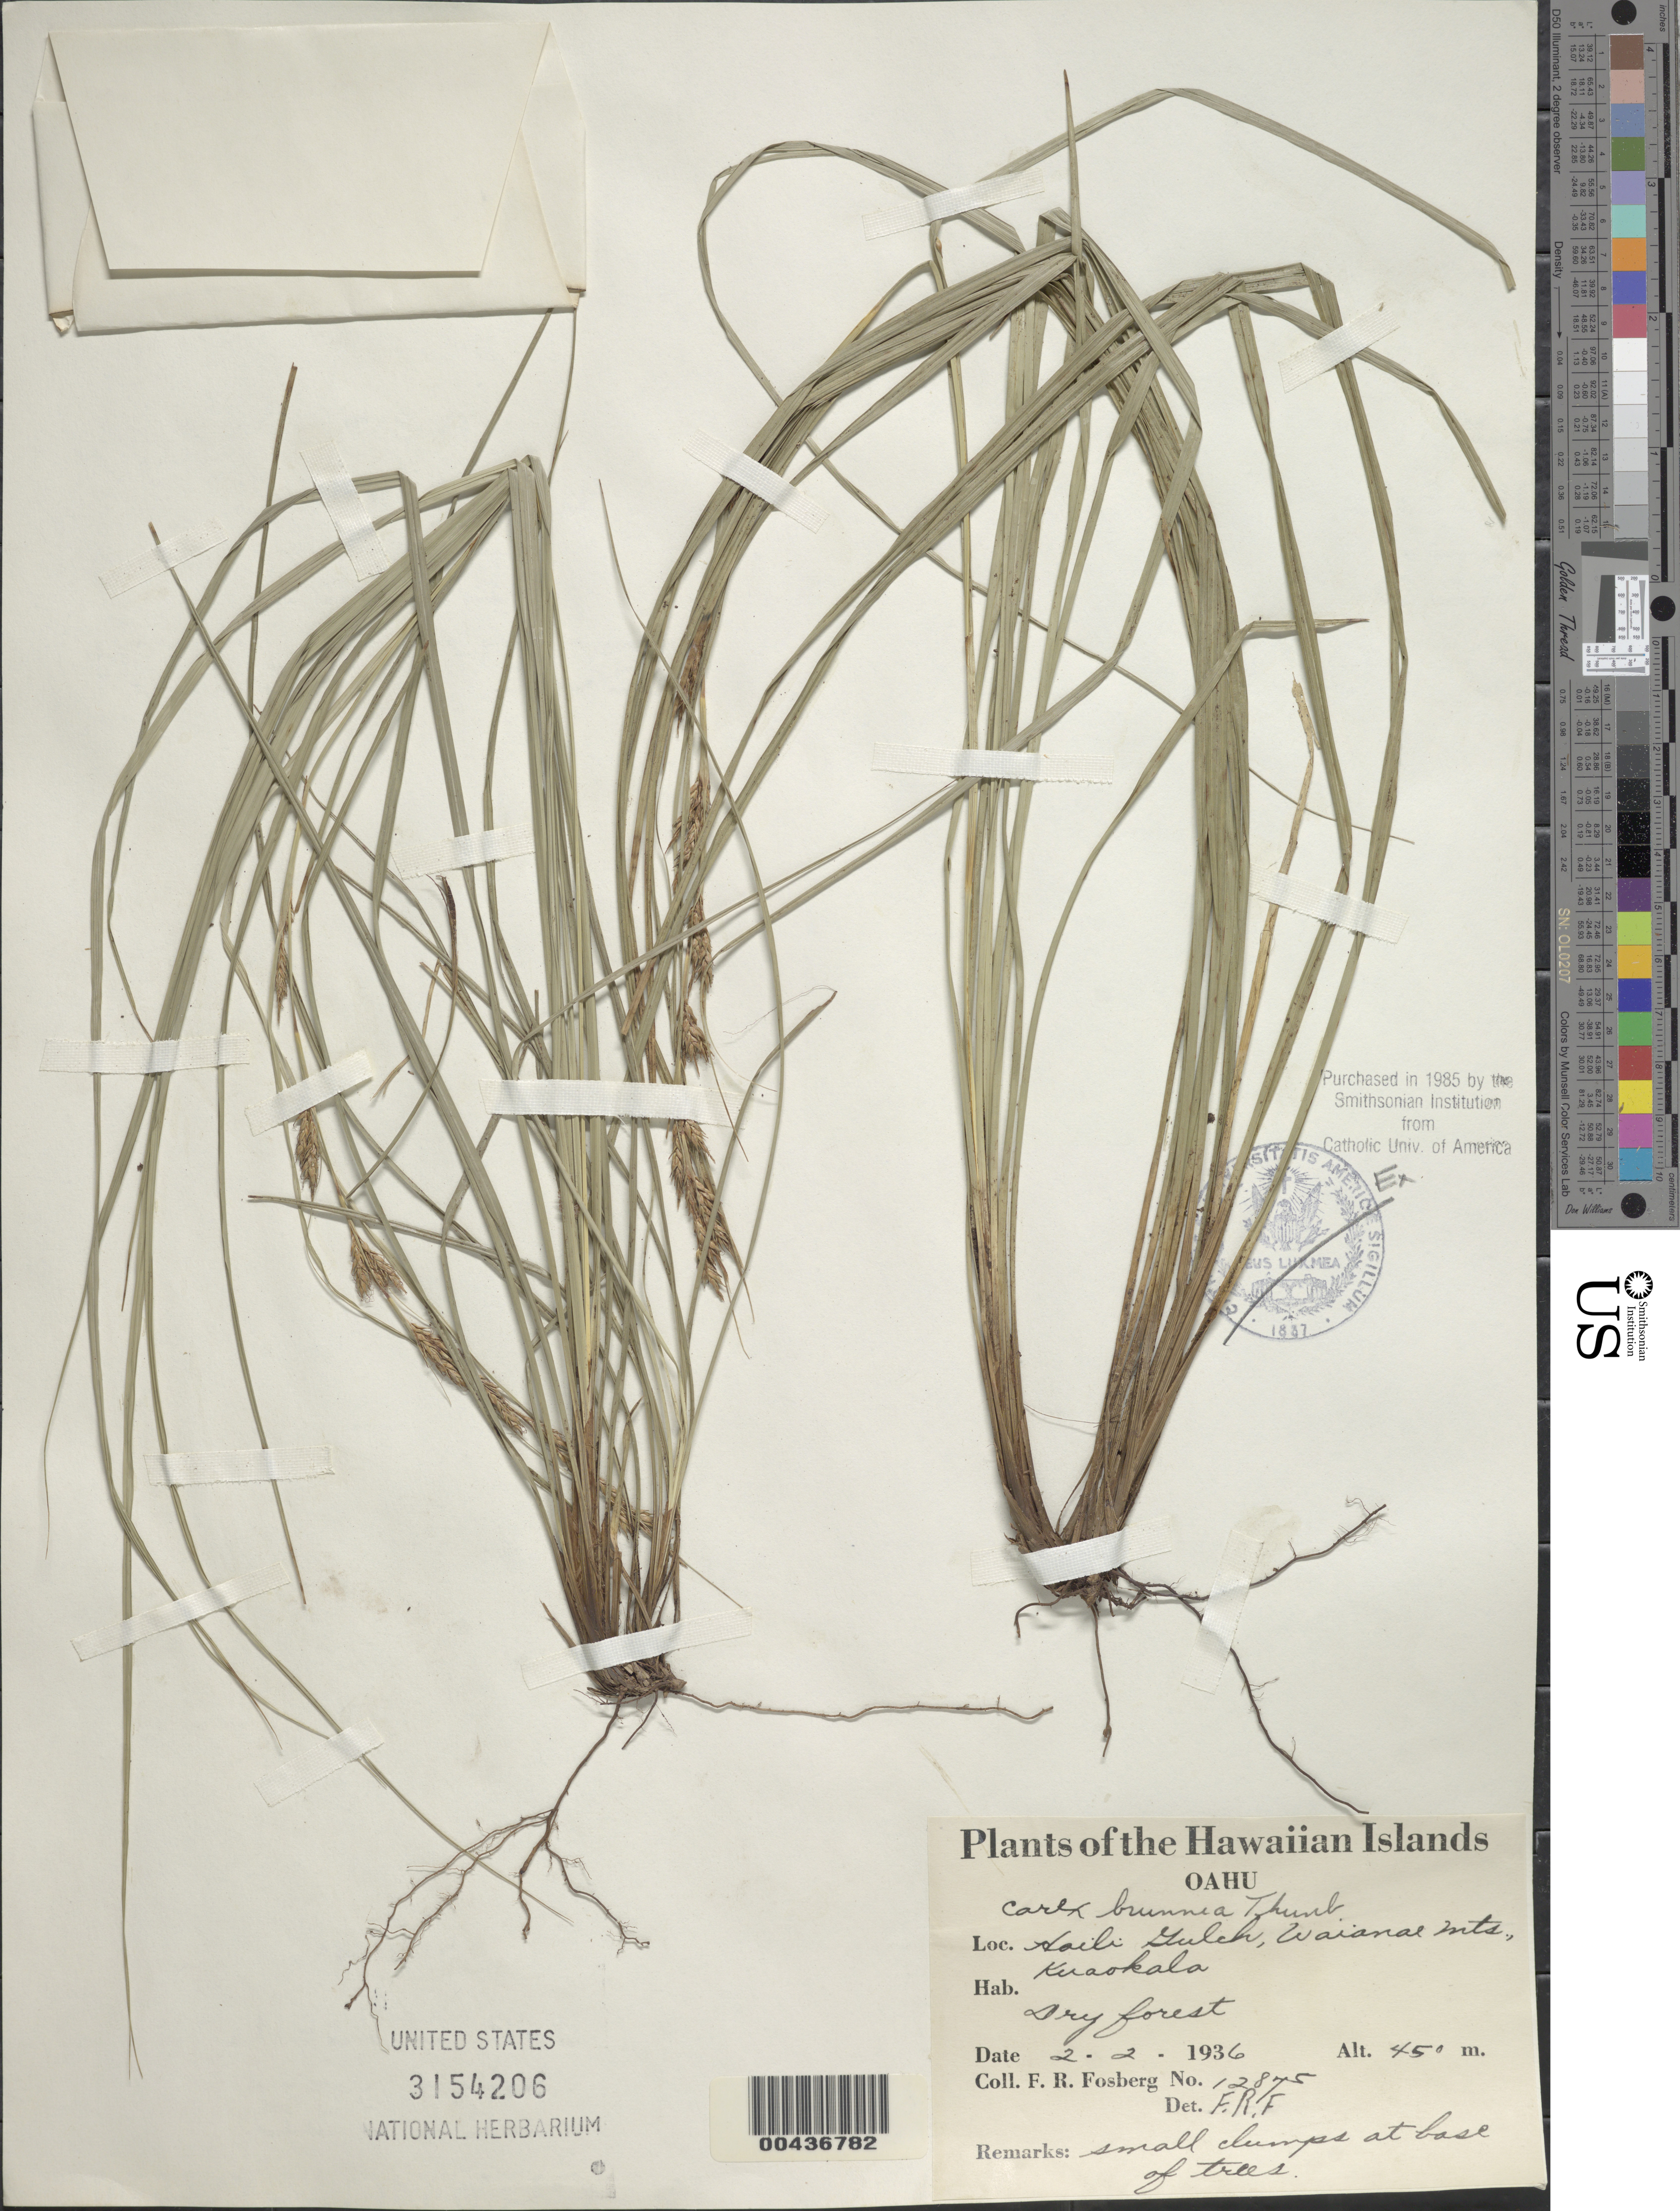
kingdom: Plantae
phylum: Tracheophyta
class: Liliopsida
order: Poales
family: Cyperaceae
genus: Carex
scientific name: Carex meyenii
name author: Nees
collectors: F. R. Fosberg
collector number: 12875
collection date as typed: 2 Feb 1936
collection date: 1936-02-02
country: United States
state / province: Hawaii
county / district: Honolulu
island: Oahu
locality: Haili Gulch, Waianae Mts., Kuaokala, Oahu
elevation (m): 450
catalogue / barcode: US 3154206